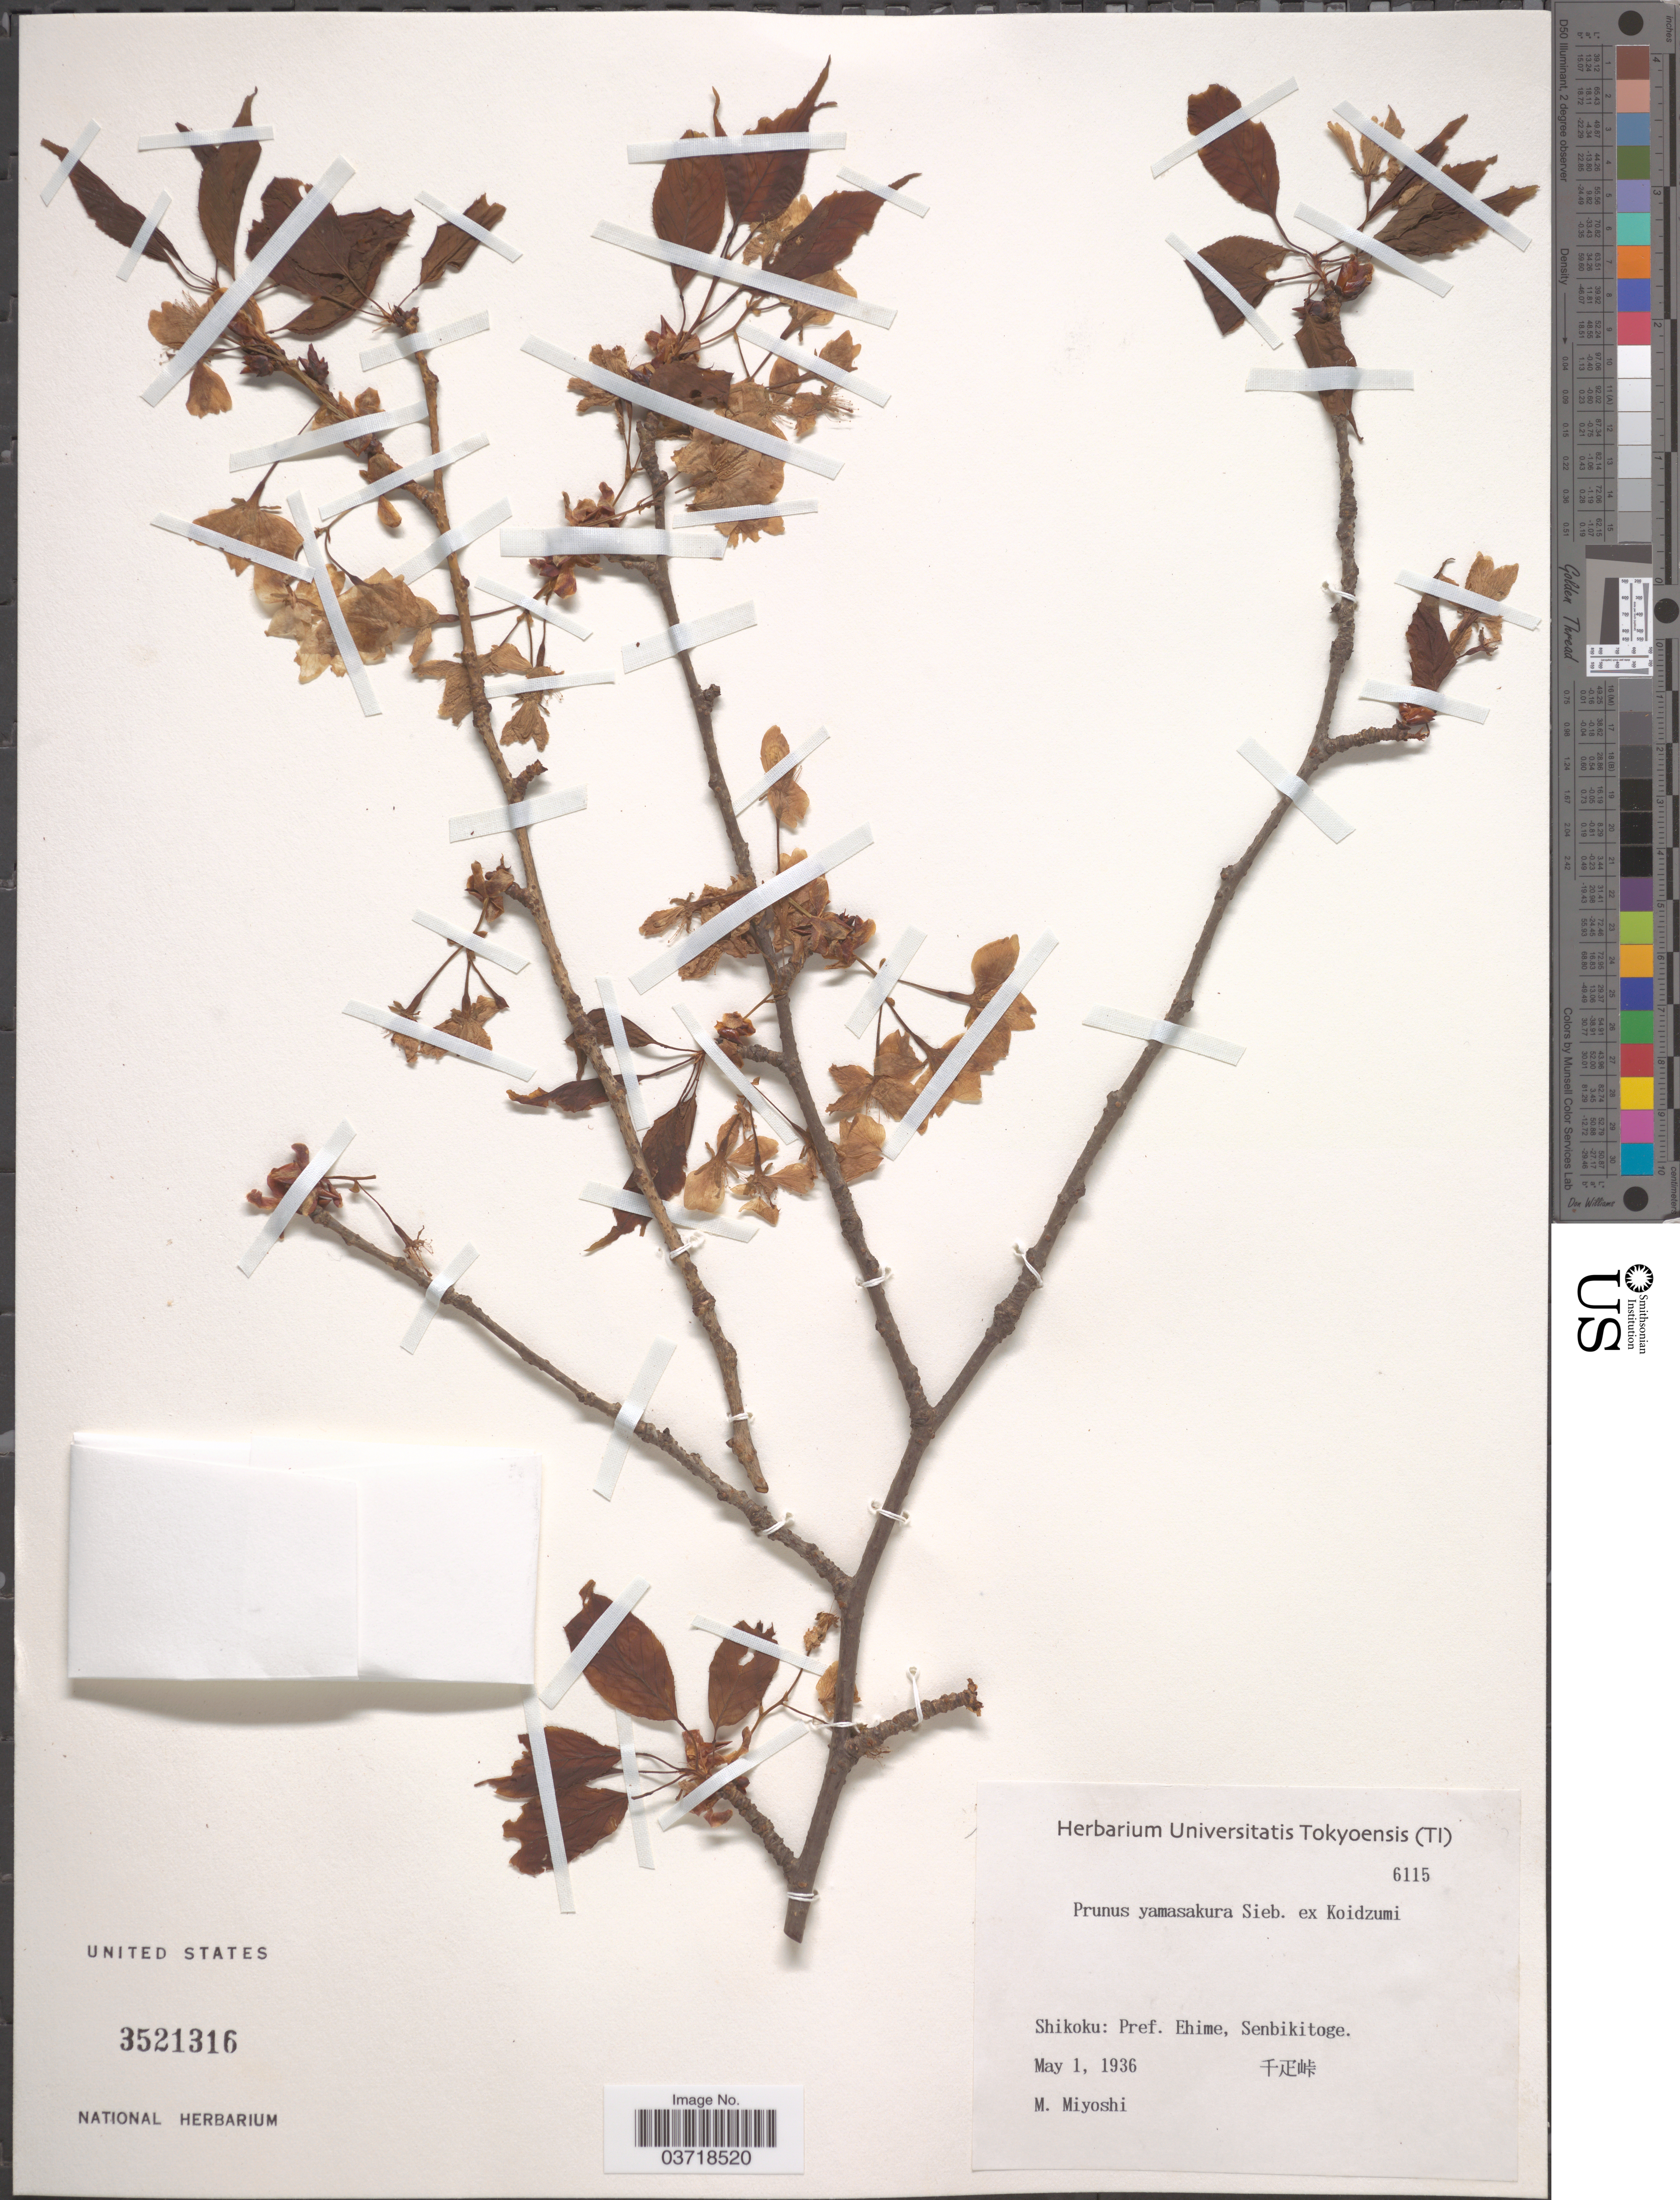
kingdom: Plantae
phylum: Tracheophyta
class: Magnoliopsida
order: Rosales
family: Rosaceae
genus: Prunus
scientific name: Prunus jamasakura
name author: Siebold ex Koidz.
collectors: M. Miyoshi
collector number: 6115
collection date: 1936-05-01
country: Japan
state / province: Ehime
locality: Shikoku: Pref. Ehime, Senbikitoge.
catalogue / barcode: US 3521316